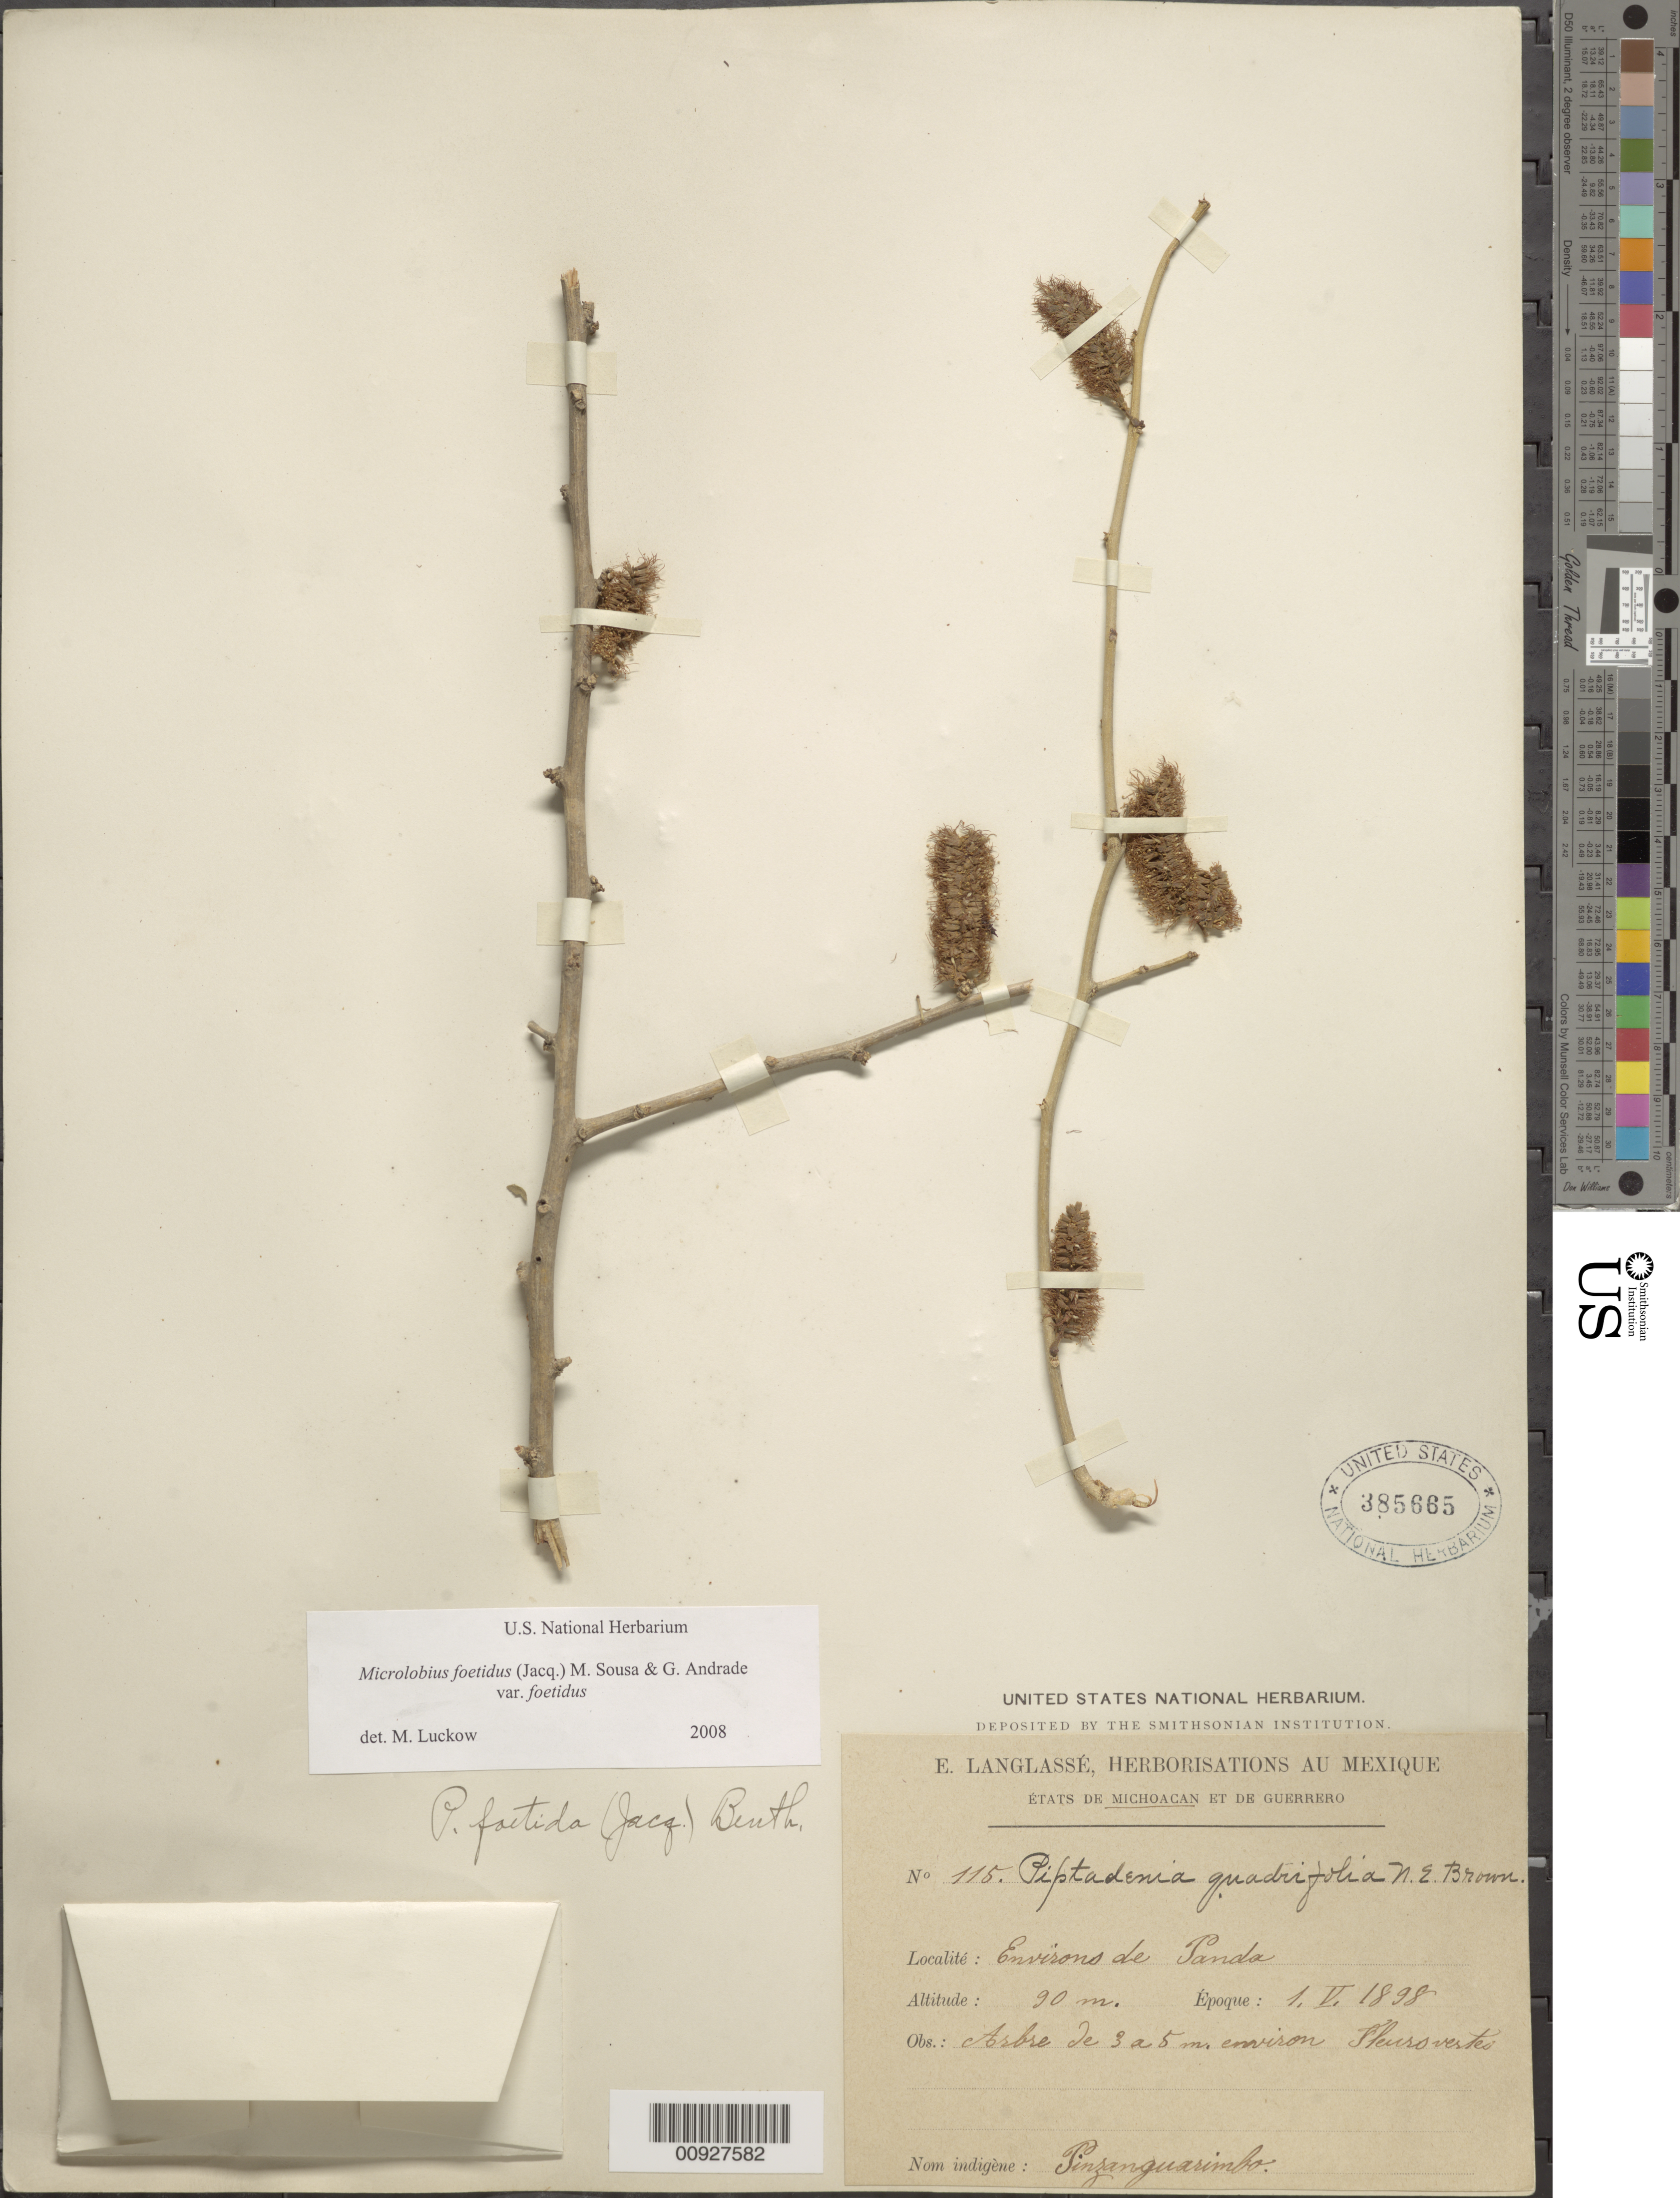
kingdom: Plantae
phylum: Tracheophyta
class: Magnoliopsida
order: Fabales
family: Fabaceae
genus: Microlobius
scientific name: Microlobius foetidus subsp. foetidus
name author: (Jacq.) M. Sousa & G. Andrade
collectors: E. Langlassé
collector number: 115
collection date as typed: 01 May 1898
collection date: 1898-05-01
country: Mexico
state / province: Michoacán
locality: Environs de Panda. État de Michoacán.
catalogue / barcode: US 385665